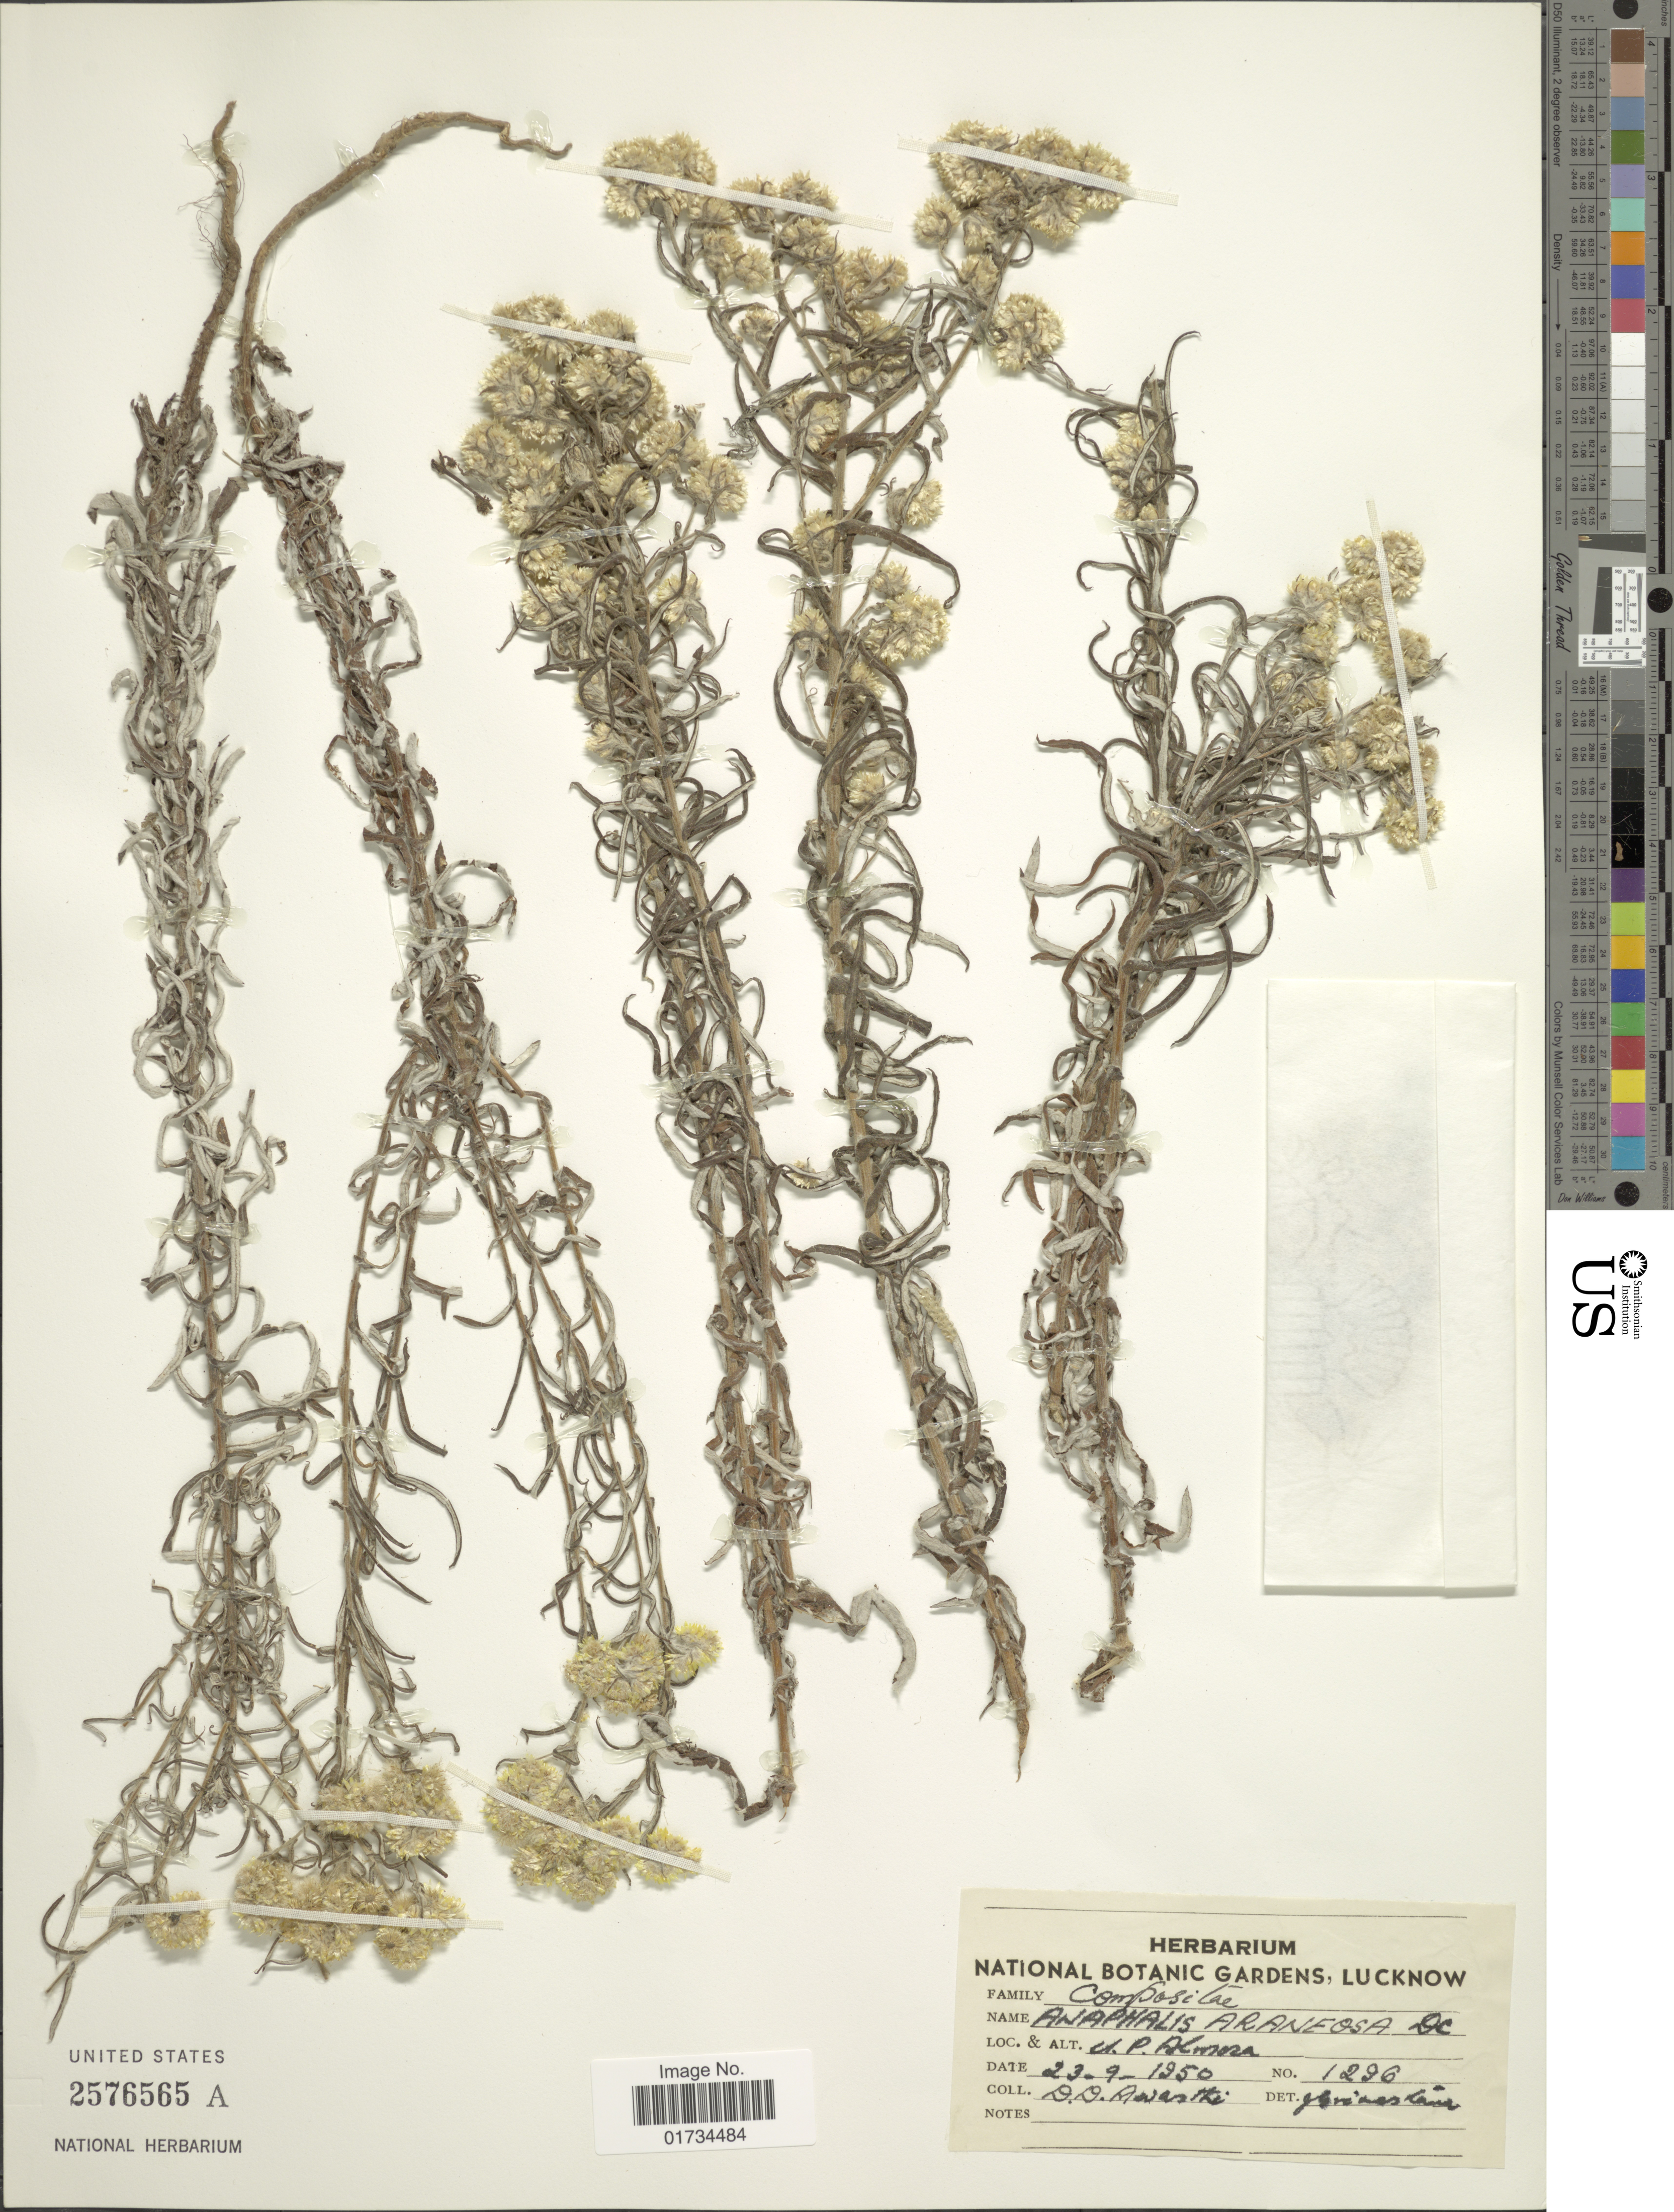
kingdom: Plantae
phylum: Tracheophyta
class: Magnoliopsida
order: Asterales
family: Asteraceae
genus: Pseudognaphalium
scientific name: Pseudognaphalium hypoleucum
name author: (DC.) Hilliard & B.L. Burtt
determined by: Chen, Y. S.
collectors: D. Awasthi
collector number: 1296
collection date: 1950-09-23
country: India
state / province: Uttarakhand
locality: Lucknow. U. P. Almora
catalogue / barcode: US 2576565A